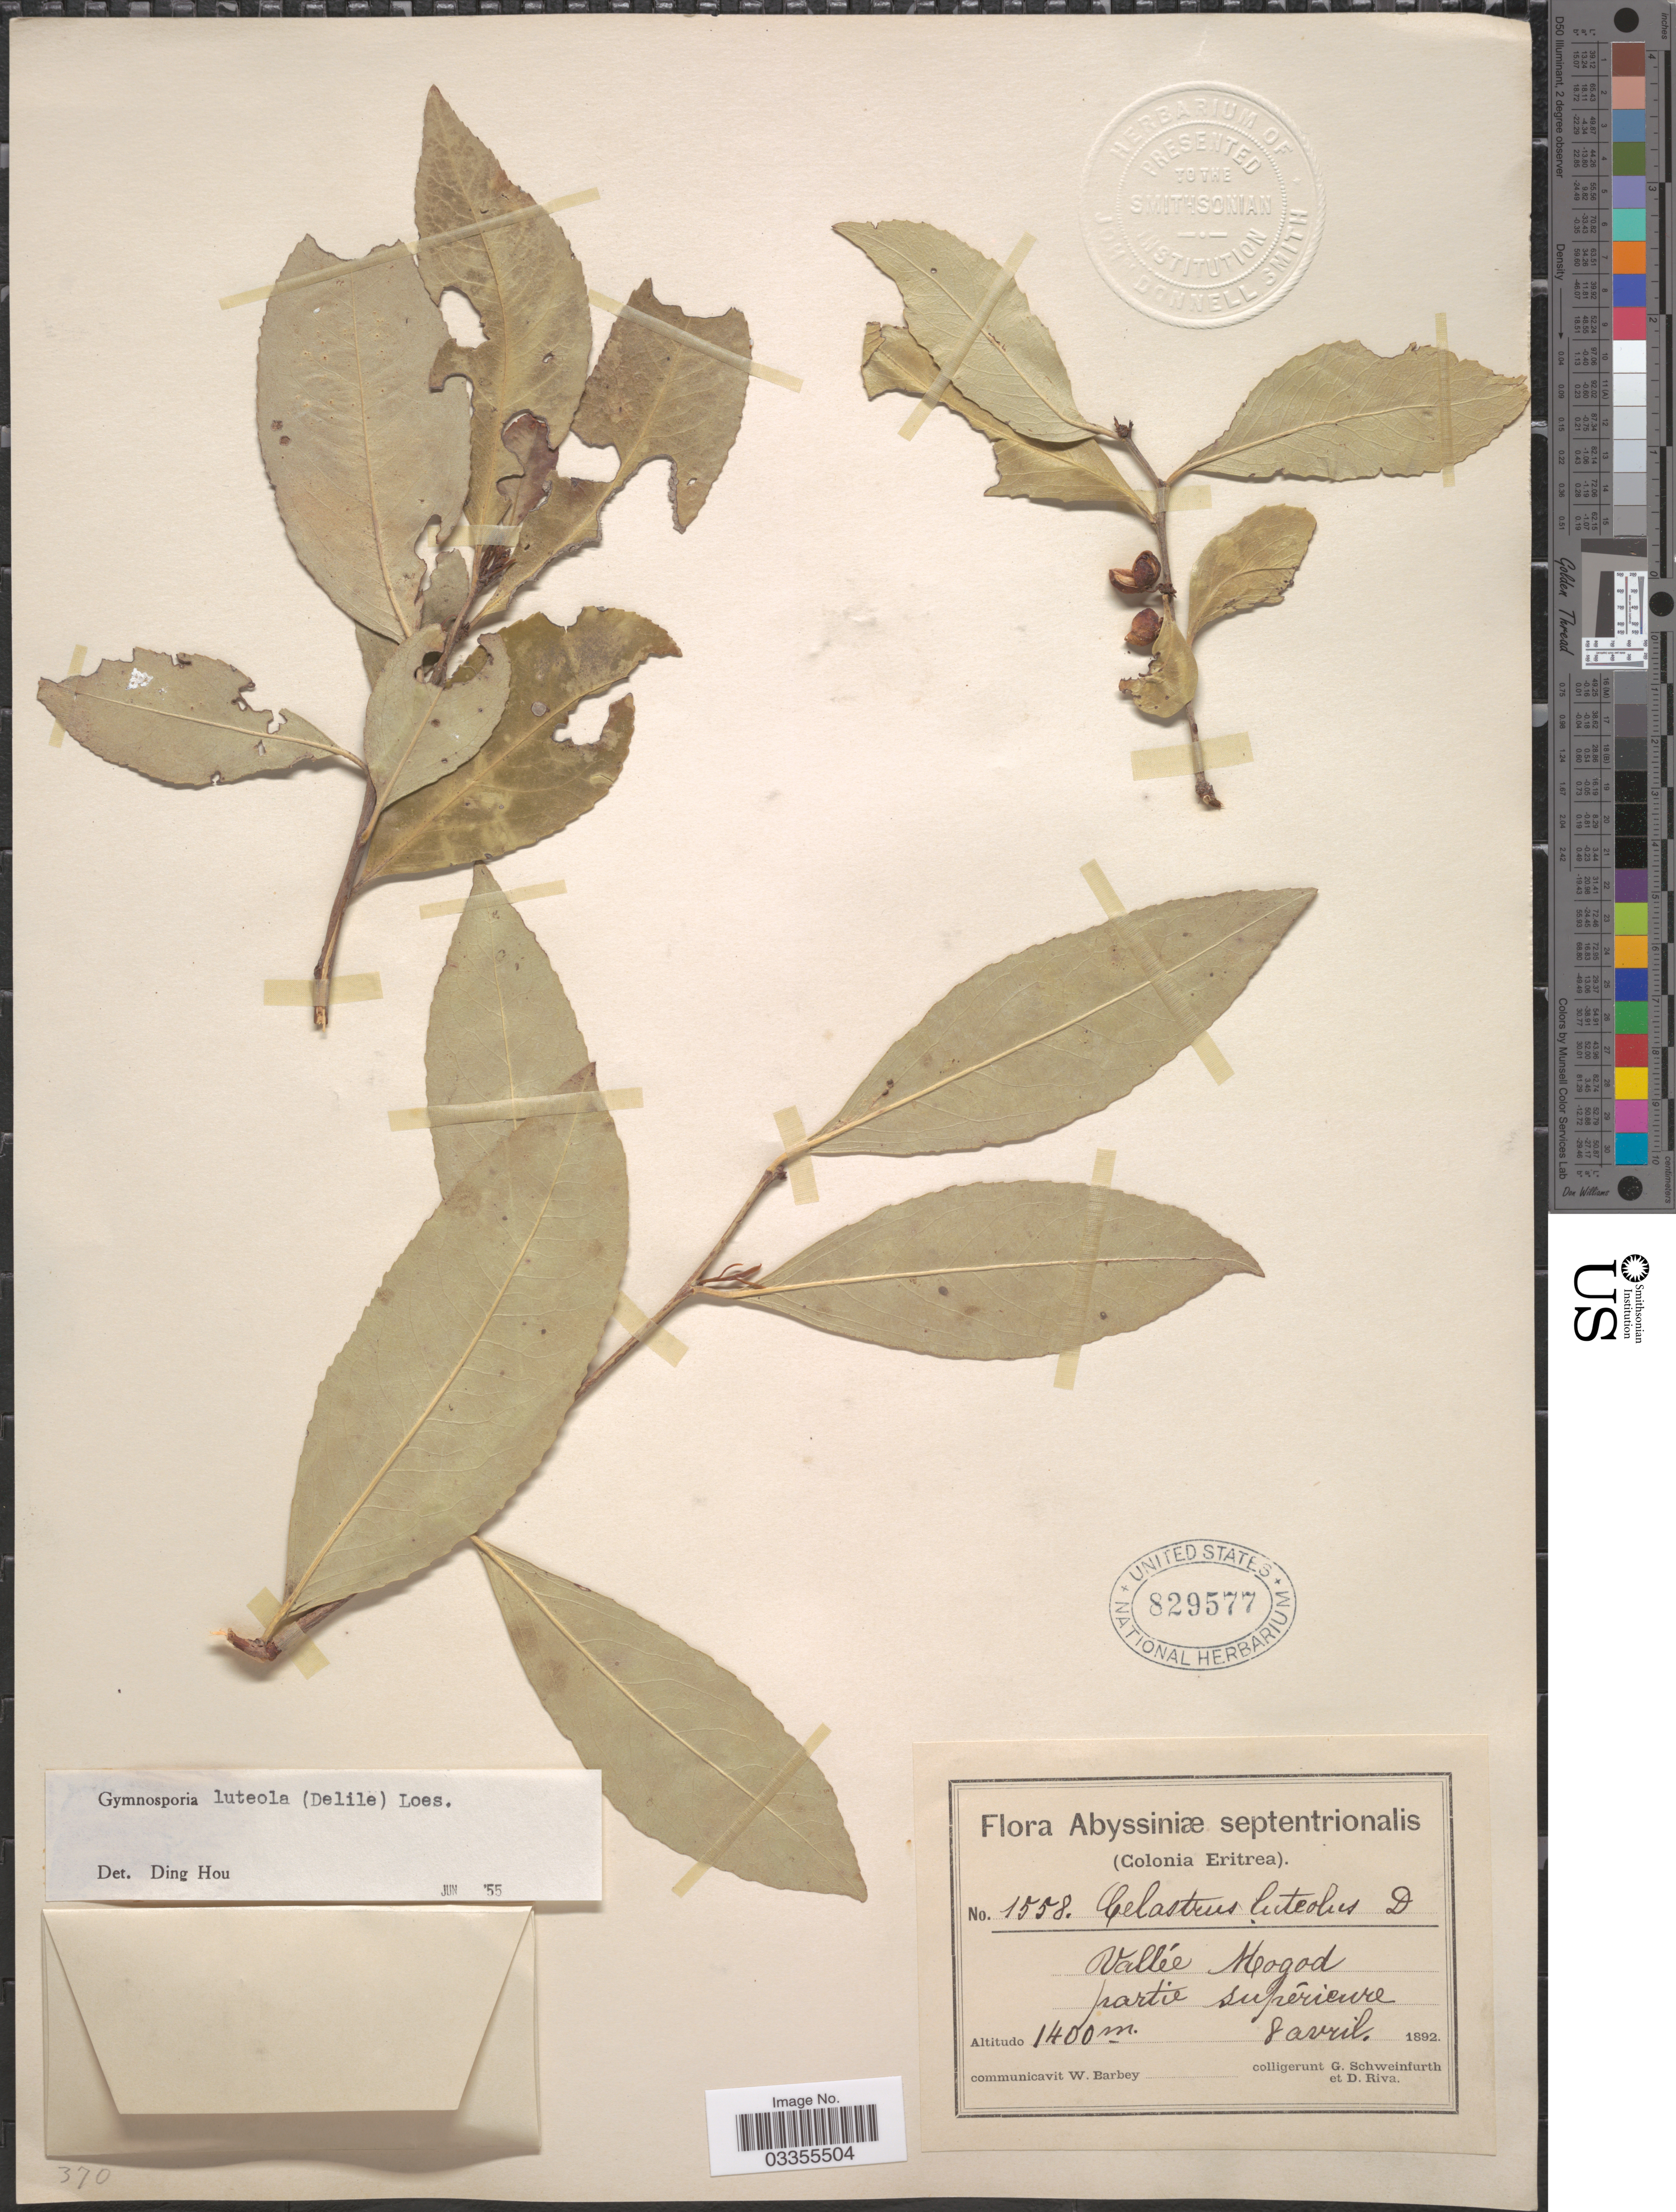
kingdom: Plantae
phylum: Tracheophyta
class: Magnoliopsida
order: Celastrales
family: Celastraceae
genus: Gymnosporia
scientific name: Gymnosporia luteola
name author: (Delile) Loes.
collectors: G. A. Schweinfurth (herbarium) & D. Riva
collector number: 1558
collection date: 1892-04-08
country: Eritrea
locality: Abyssiniæ septentrionalis. (Colonia Eritrea). Vallée Hogod, partie supérieure.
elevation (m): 1400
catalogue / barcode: US 829577